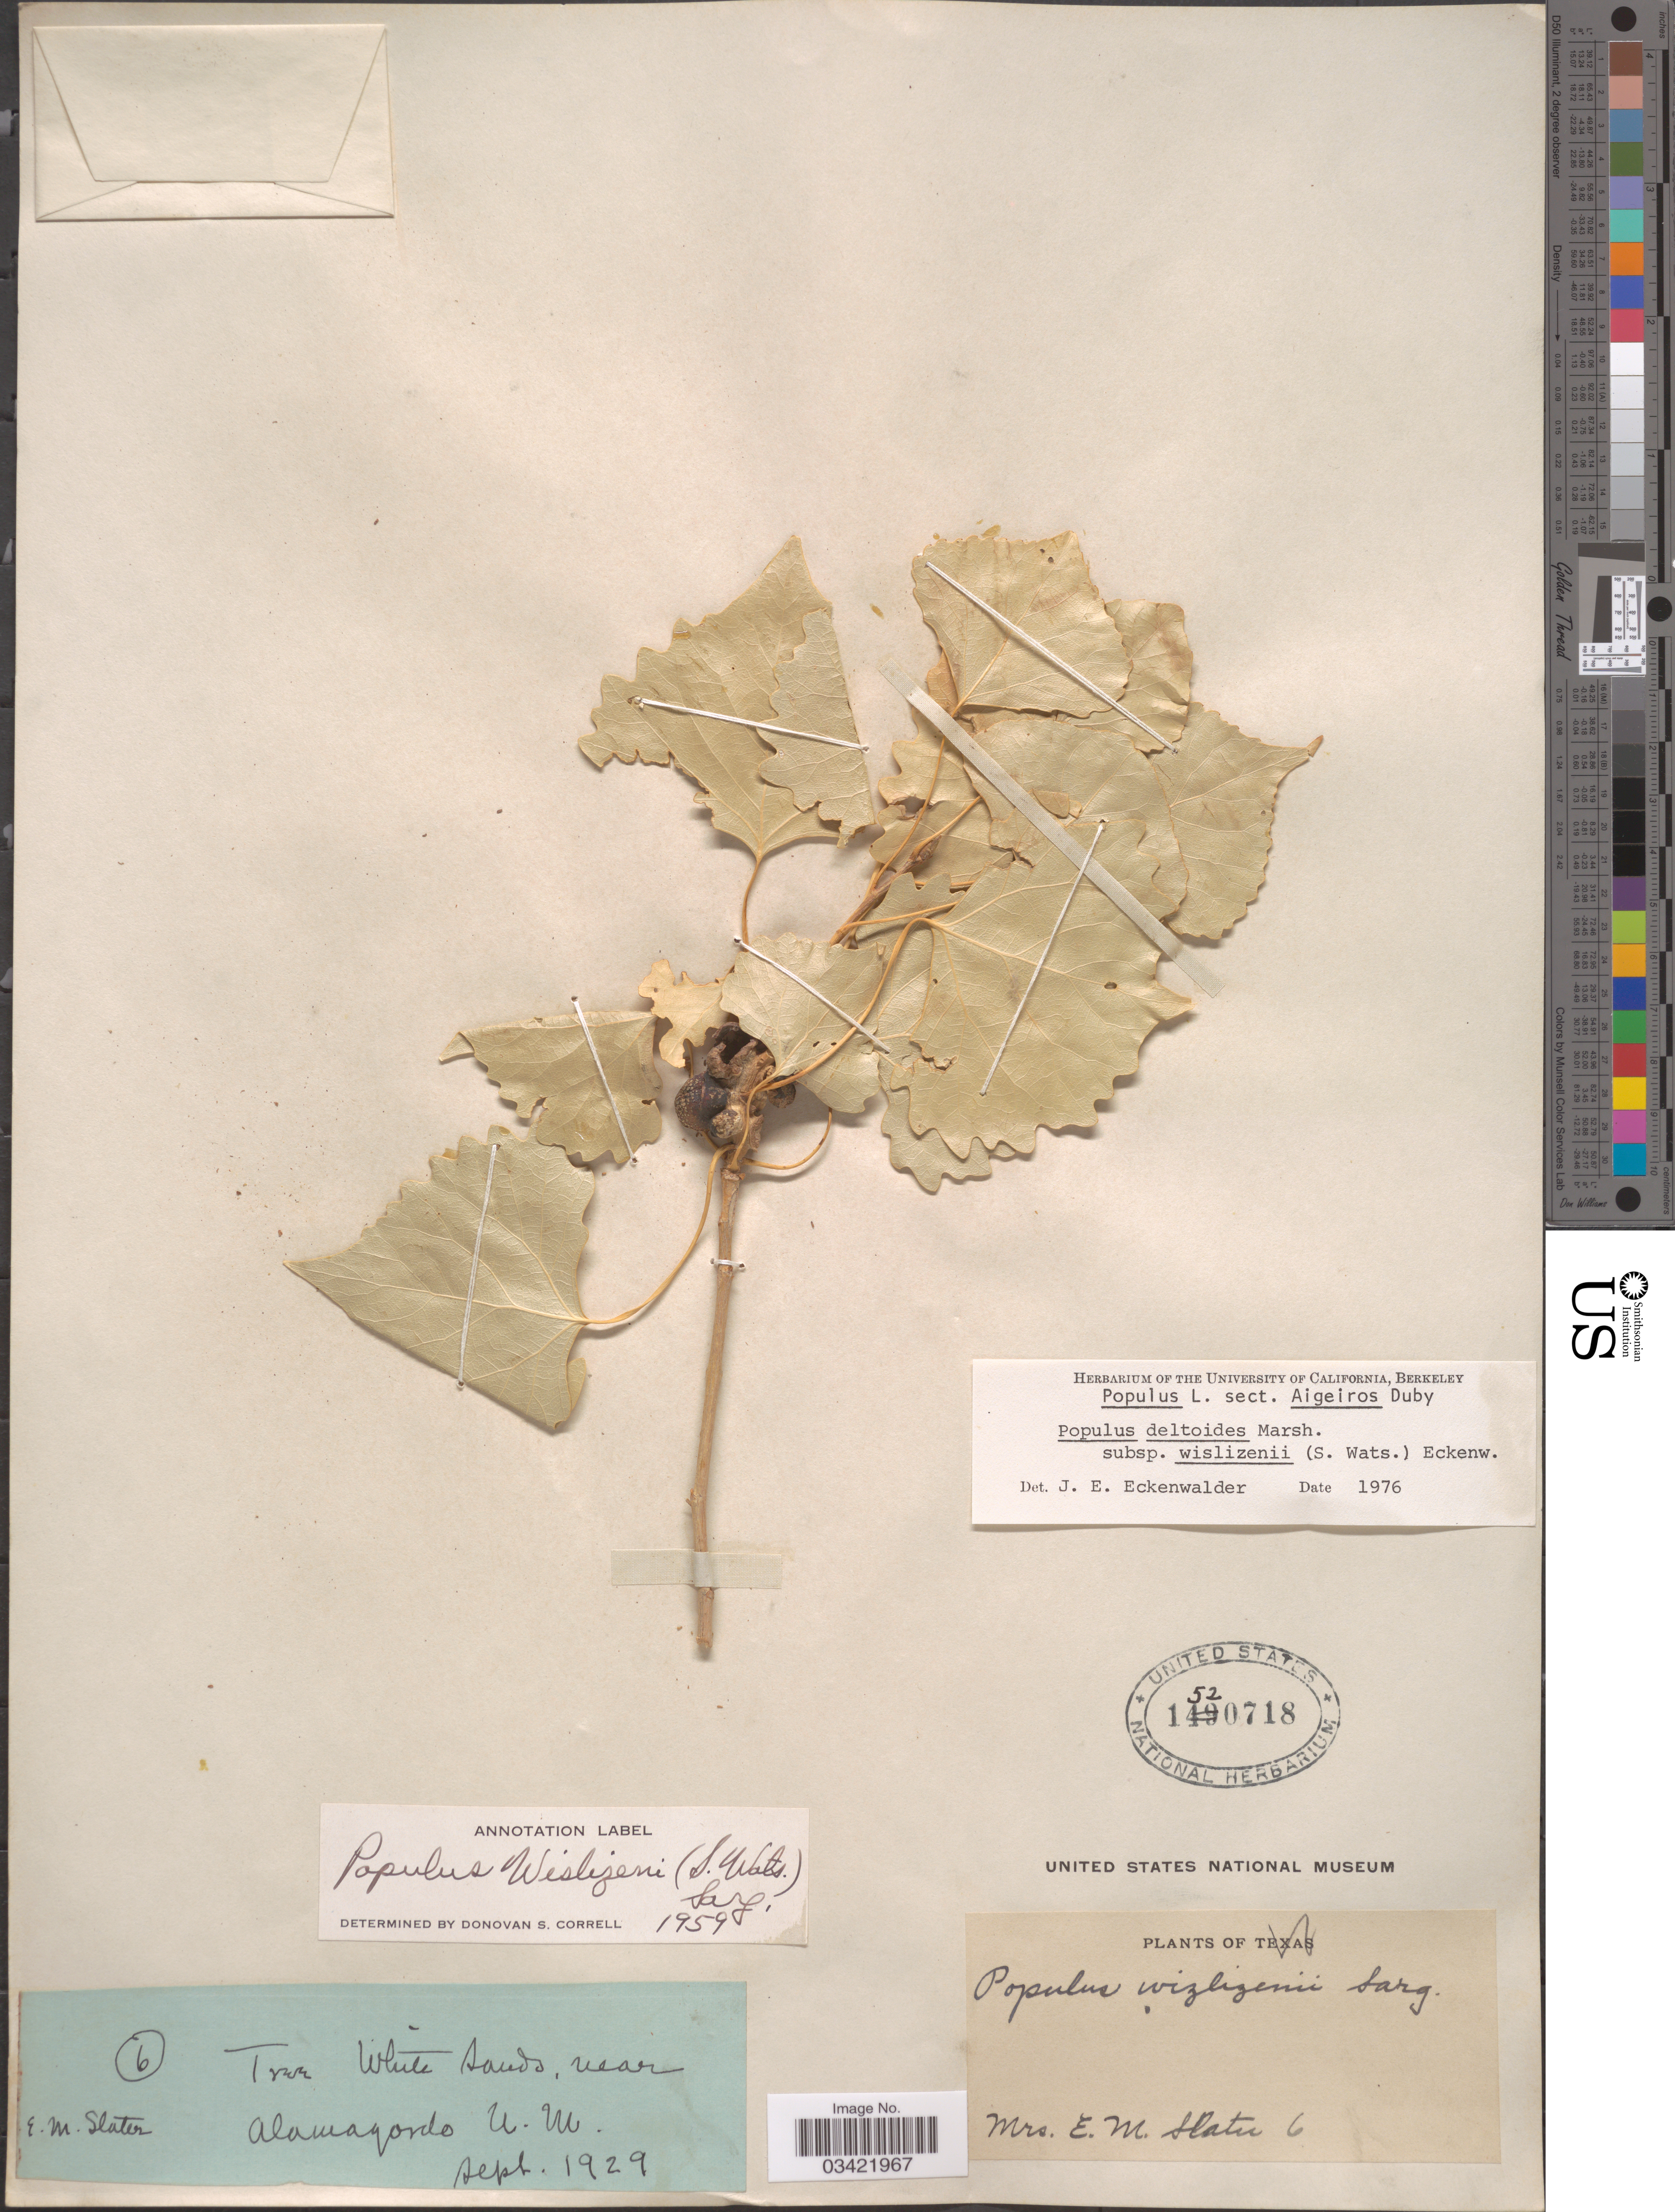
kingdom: Plantae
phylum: Tracheophyta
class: Magnoliopsida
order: Malpighiales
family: Salicaceae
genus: Populus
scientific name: Populus deltoides subsp. wislizeni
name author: (S. Watson) Eckenw.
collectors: E. Slater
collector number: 6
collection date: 1929-09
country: United States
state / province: New Mexico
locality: White sands, near Alamagordo.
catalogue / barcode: US 1520718